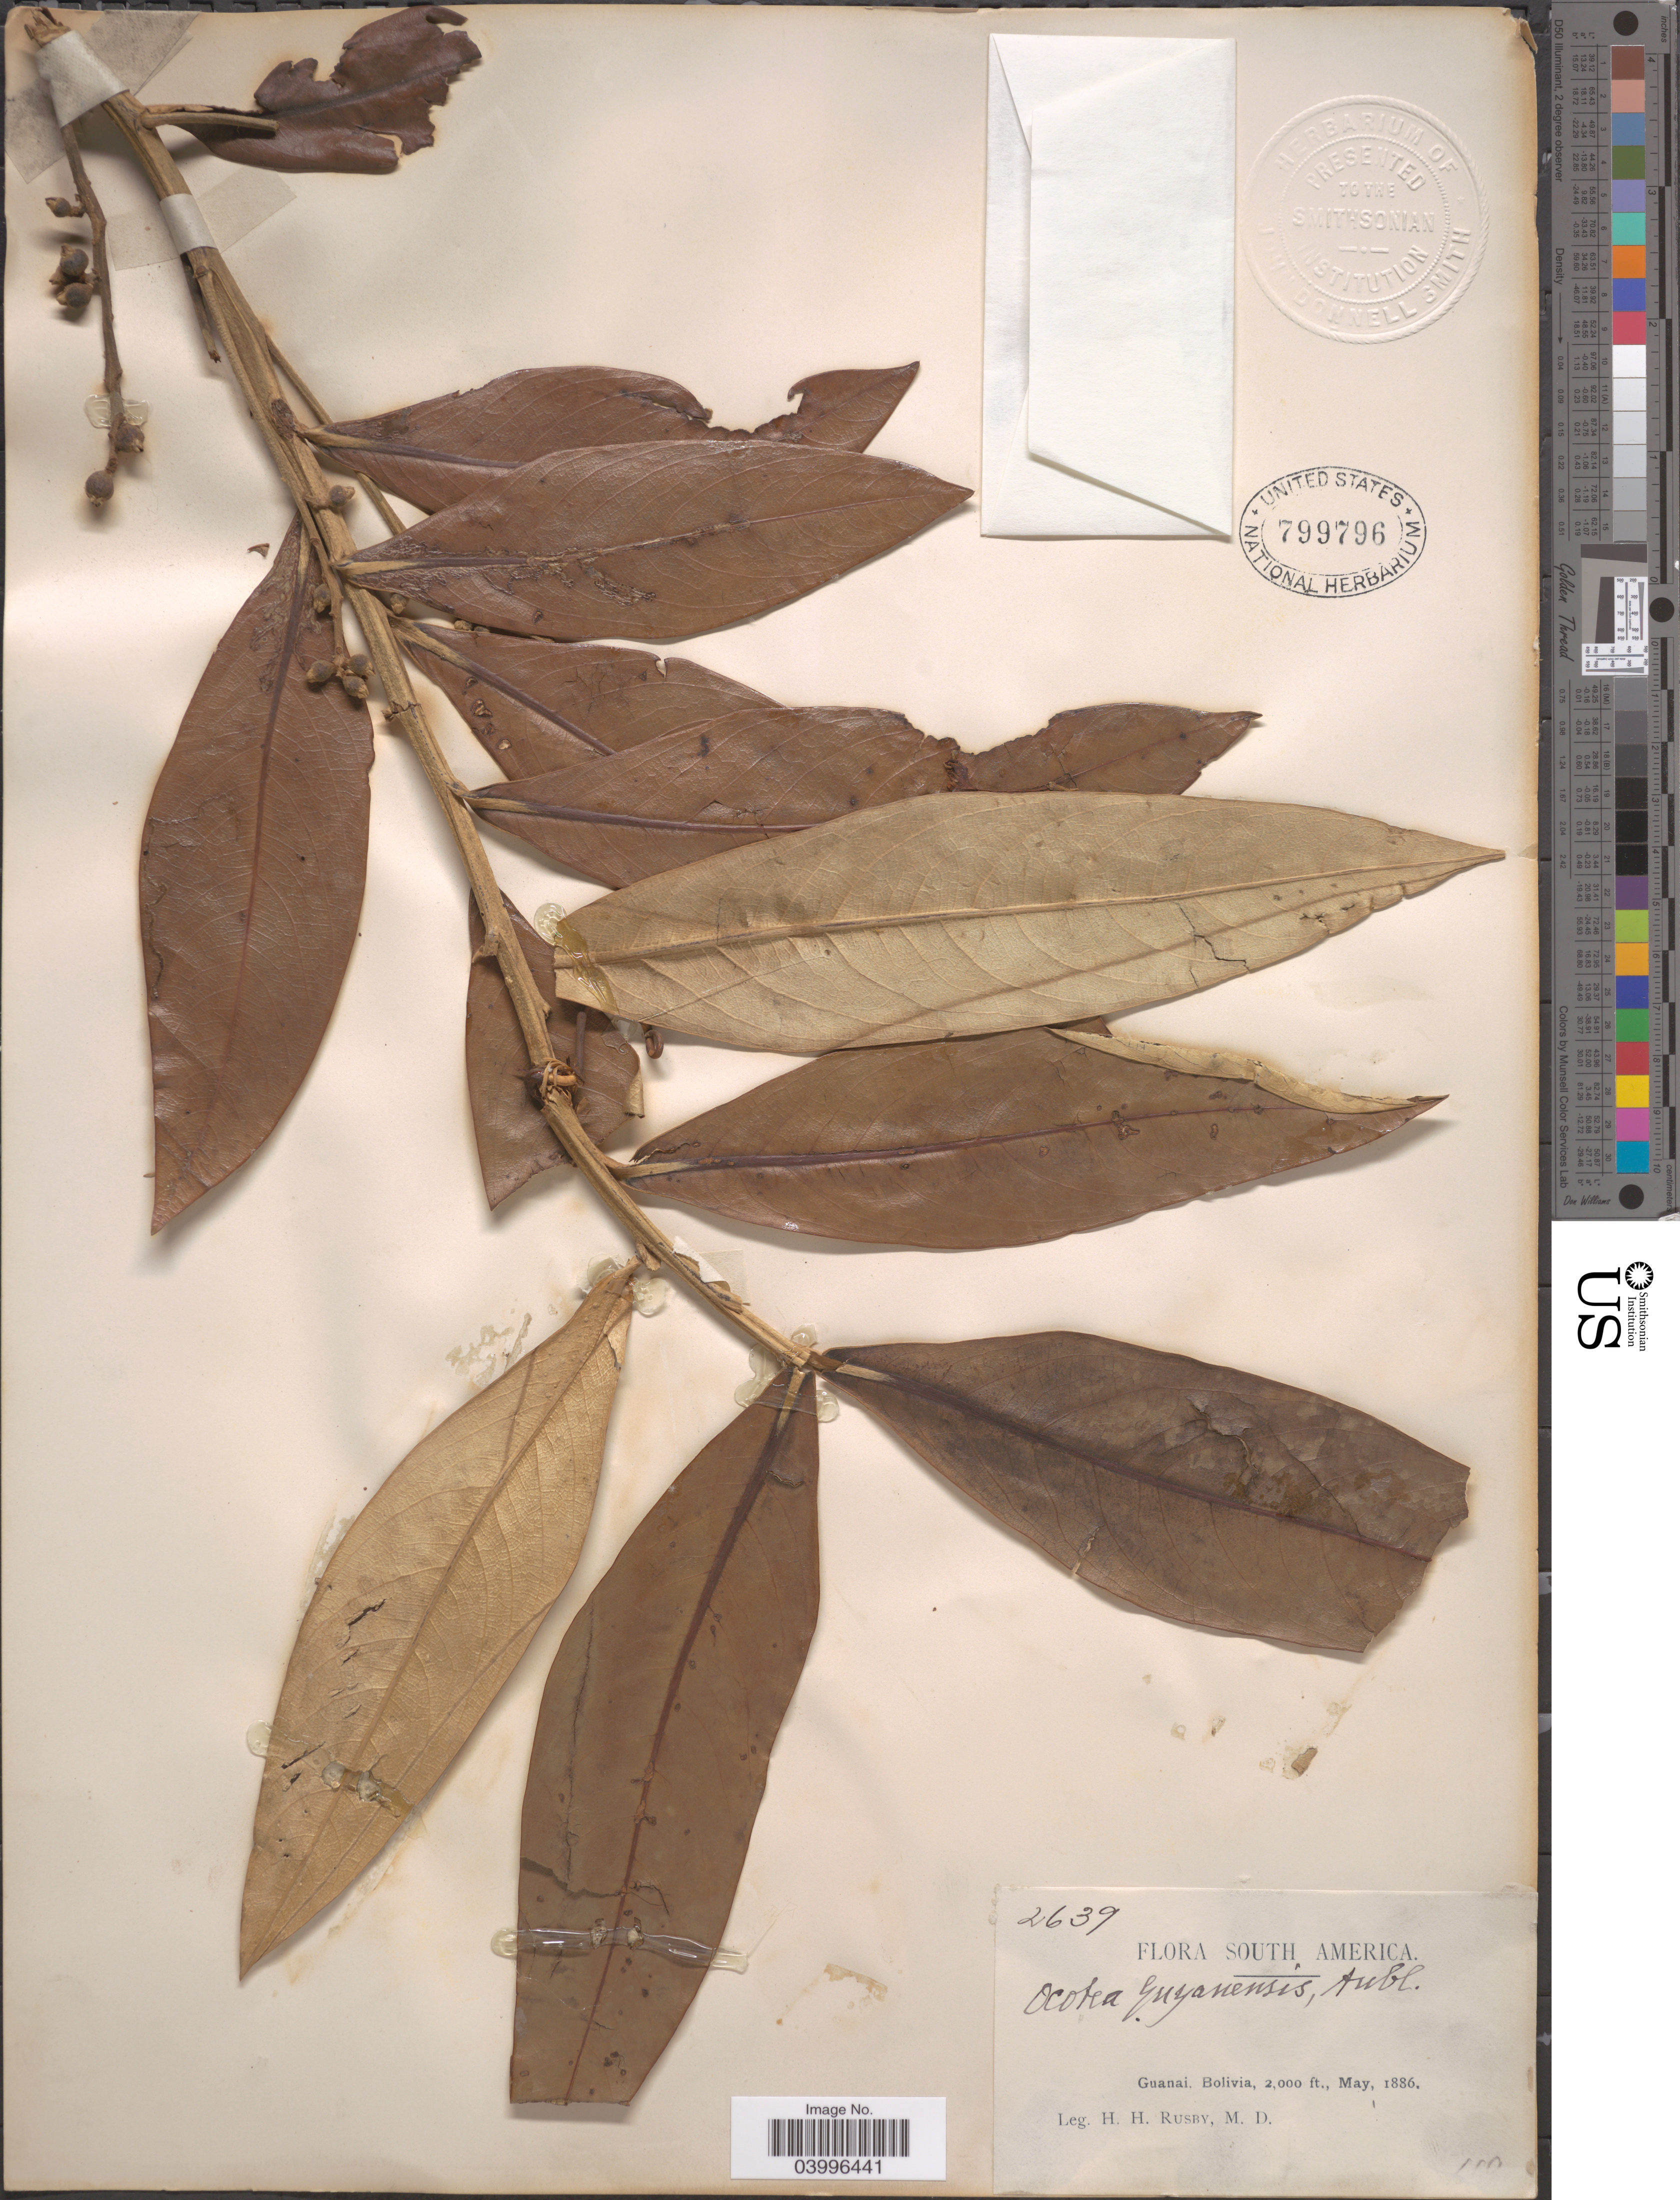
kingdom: Plantae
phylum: Tracheophyta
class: Magnoliopsida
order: Laurales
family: Lauraceae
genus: Ocotea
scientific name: Ocotea guianensis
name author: Aubl.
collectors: H. H. Rusby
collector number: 2639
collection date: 1886-05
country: Bolivia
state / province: La Páz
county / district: Larecaja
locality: Guanay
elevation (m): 610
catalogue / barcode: US 799796